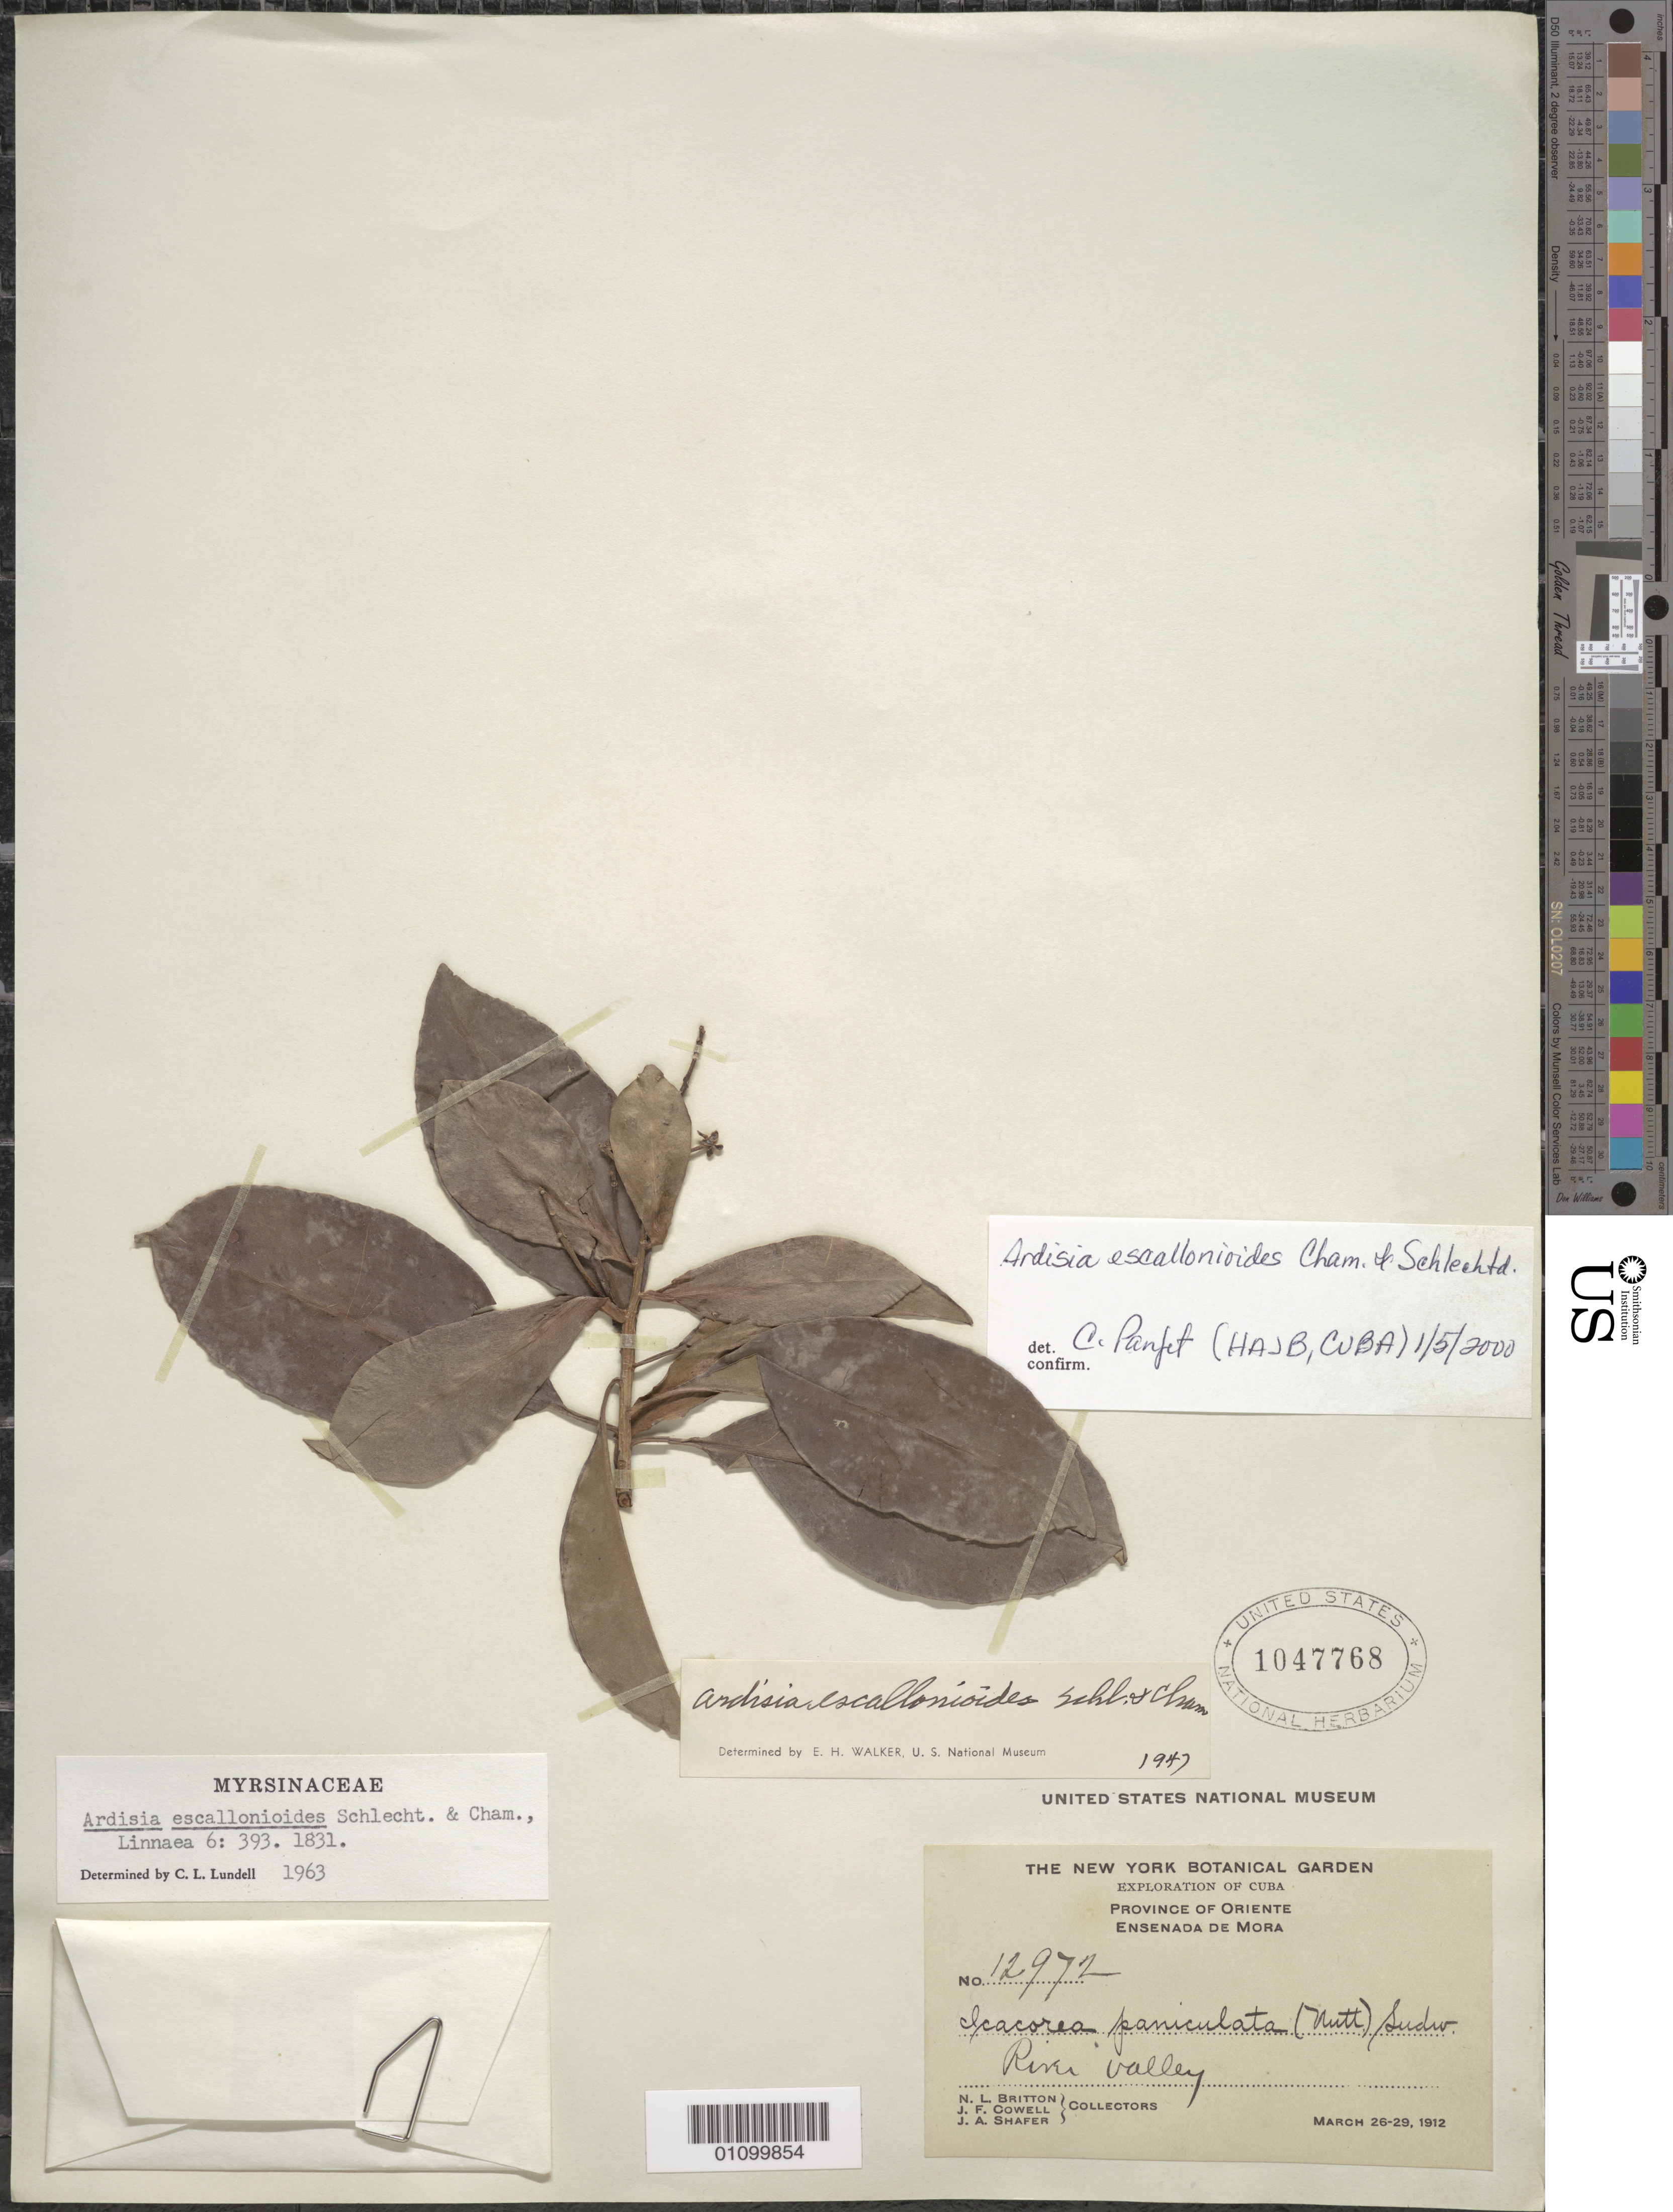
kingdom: Plantae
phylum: Tracheophyta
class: Magnoliopsida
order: Ericales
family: Primulaceae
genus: Ardisia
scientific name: Ardisia escallonioides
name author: Schltdl. & Cham.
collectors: N. Britton, J. F. Cowell & J. A. Shafer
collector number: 12972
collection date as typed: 26 Mar 1912 to 29 Mar 1912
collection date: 1912-03-26/1912-03-29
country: Cuba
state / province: Oriente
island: Cuba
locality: Ensenada de Mora River valley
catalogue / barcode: US 1047768